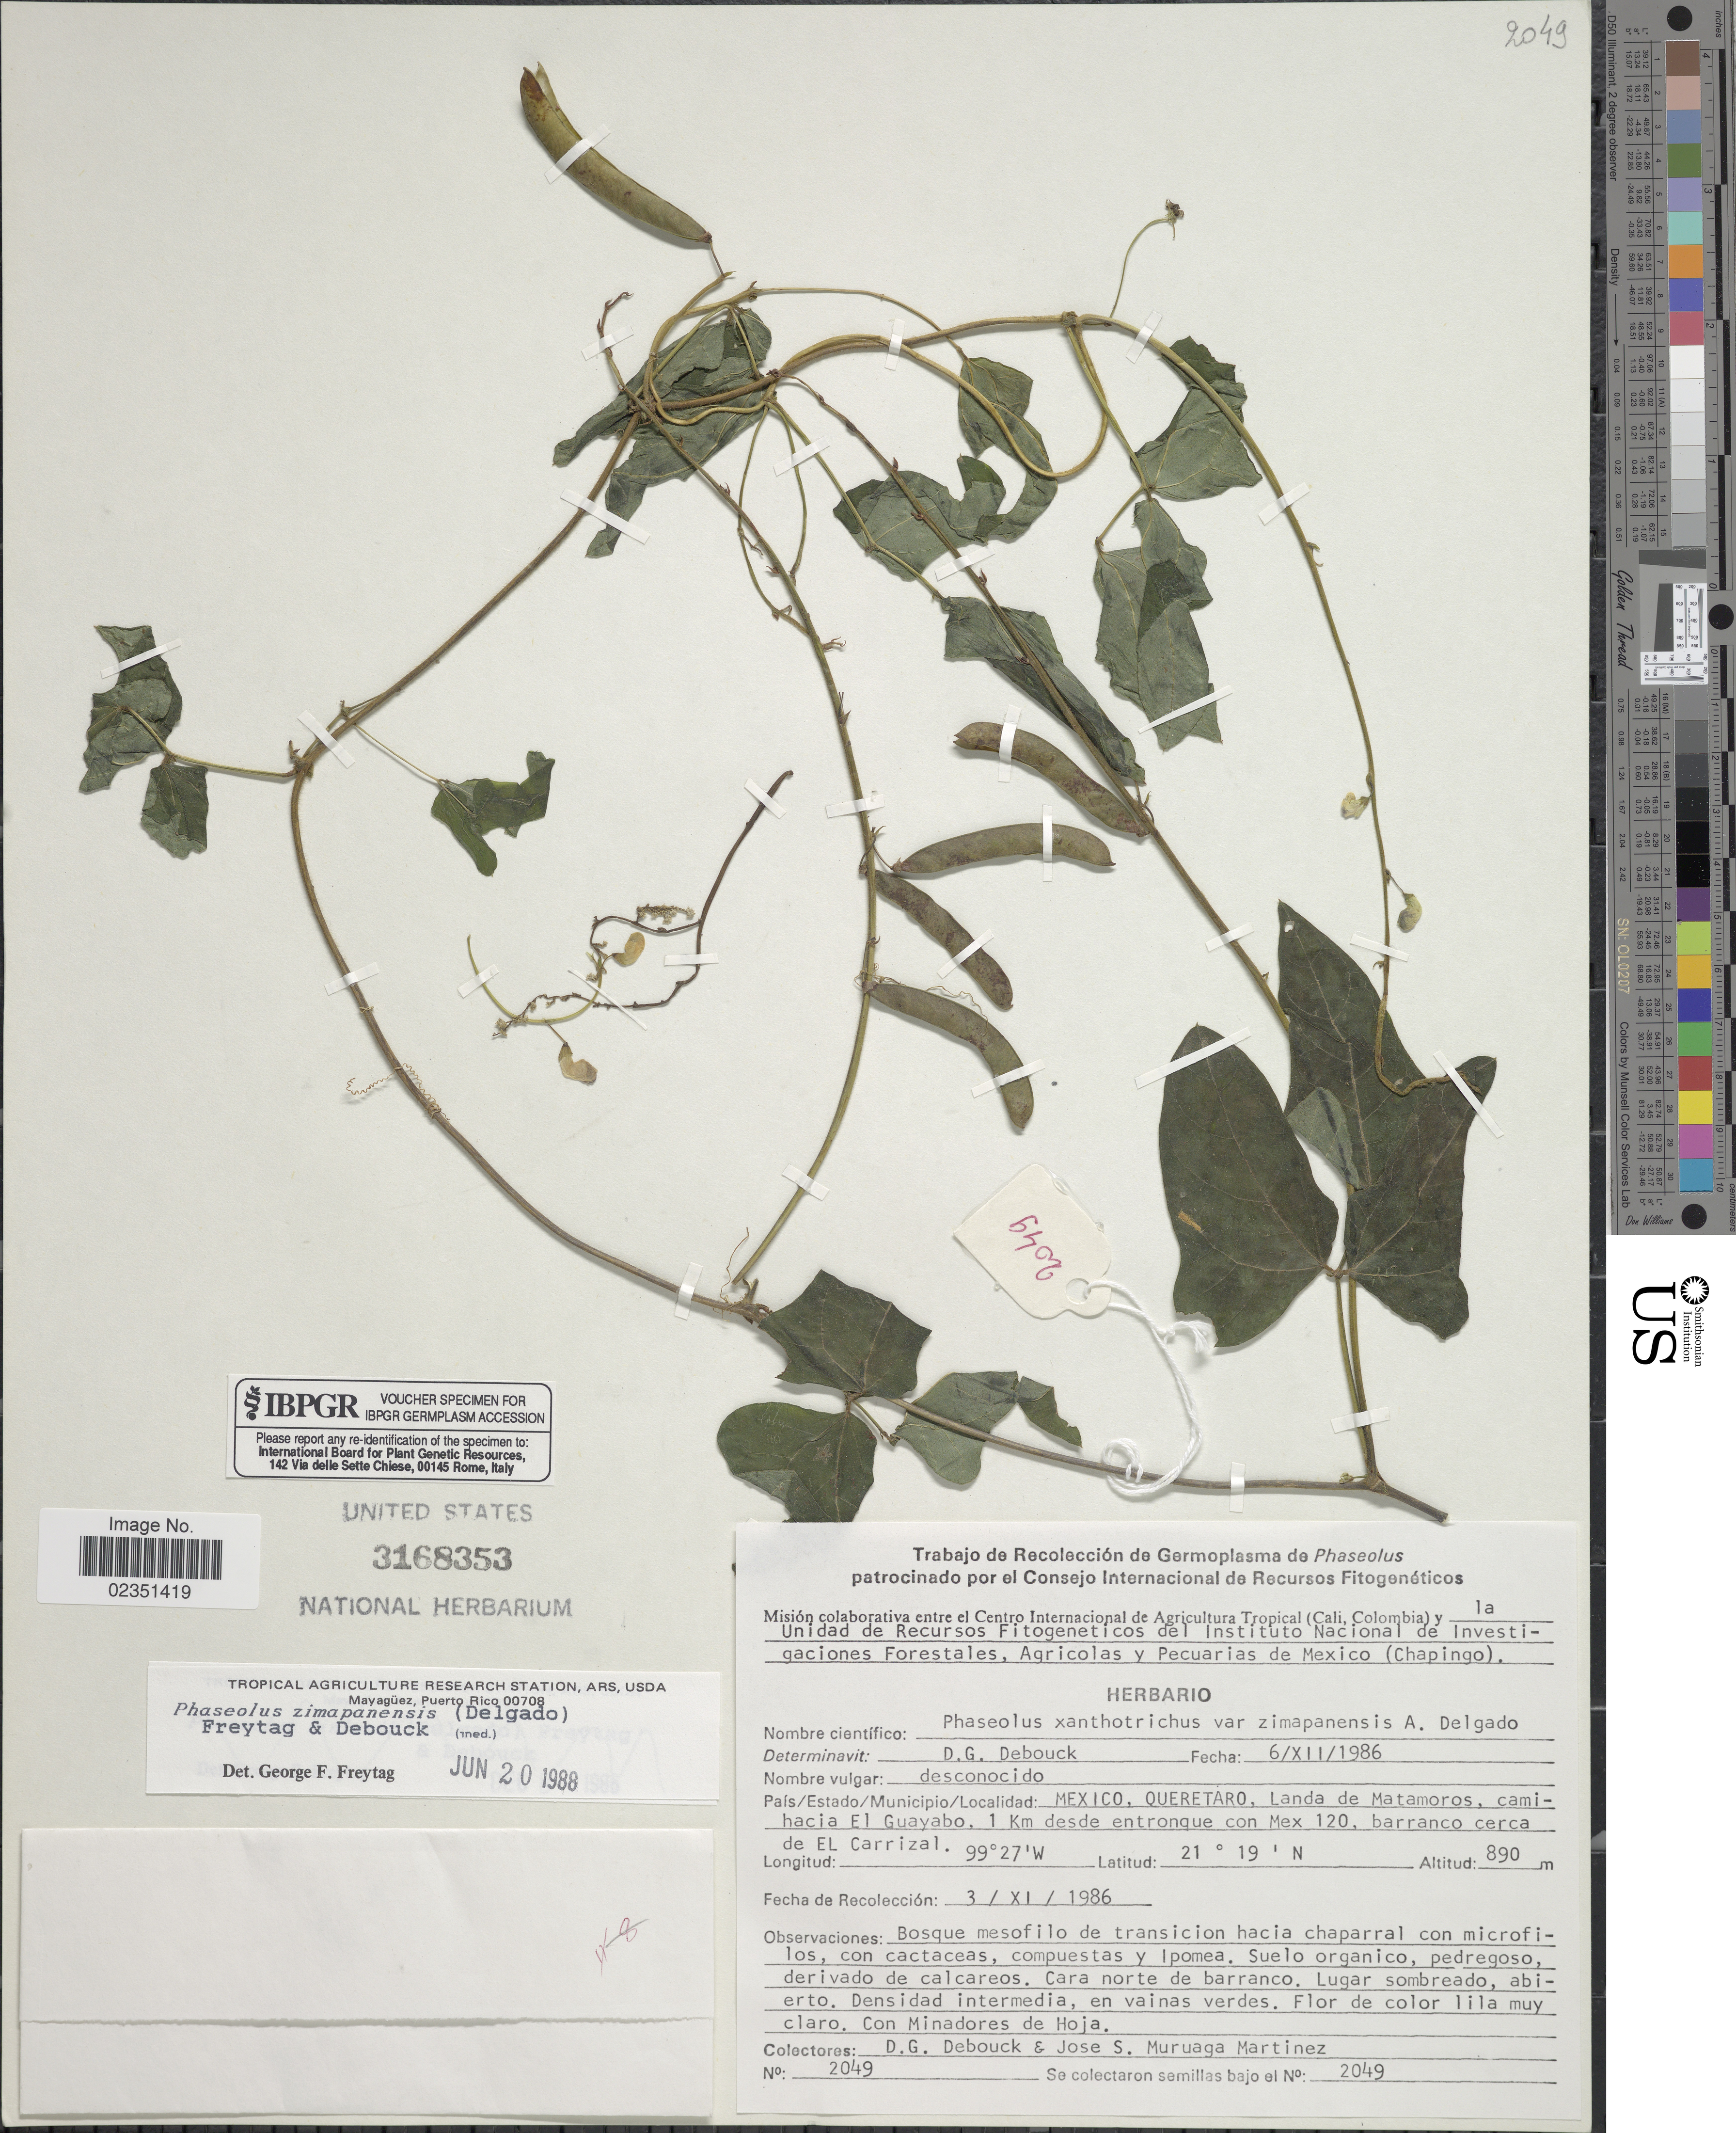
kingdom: Plantae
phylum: Tracheophyta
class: Magnoliopsida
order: Fabales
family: Fabaceae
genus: Phaseolus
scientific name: Phaseolus zimapanensis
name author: A. Delgado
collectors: D. Debouck & J. Muruaga Martinez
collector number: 2049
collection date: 1986-11-03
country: Mexico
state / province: Querétaro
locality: Landa de Matamoros, camihacia El Guayabo. 1 km desde entronque con mex 120, barranco cerca del Carrizal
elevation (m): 890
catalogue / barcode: US 3168353